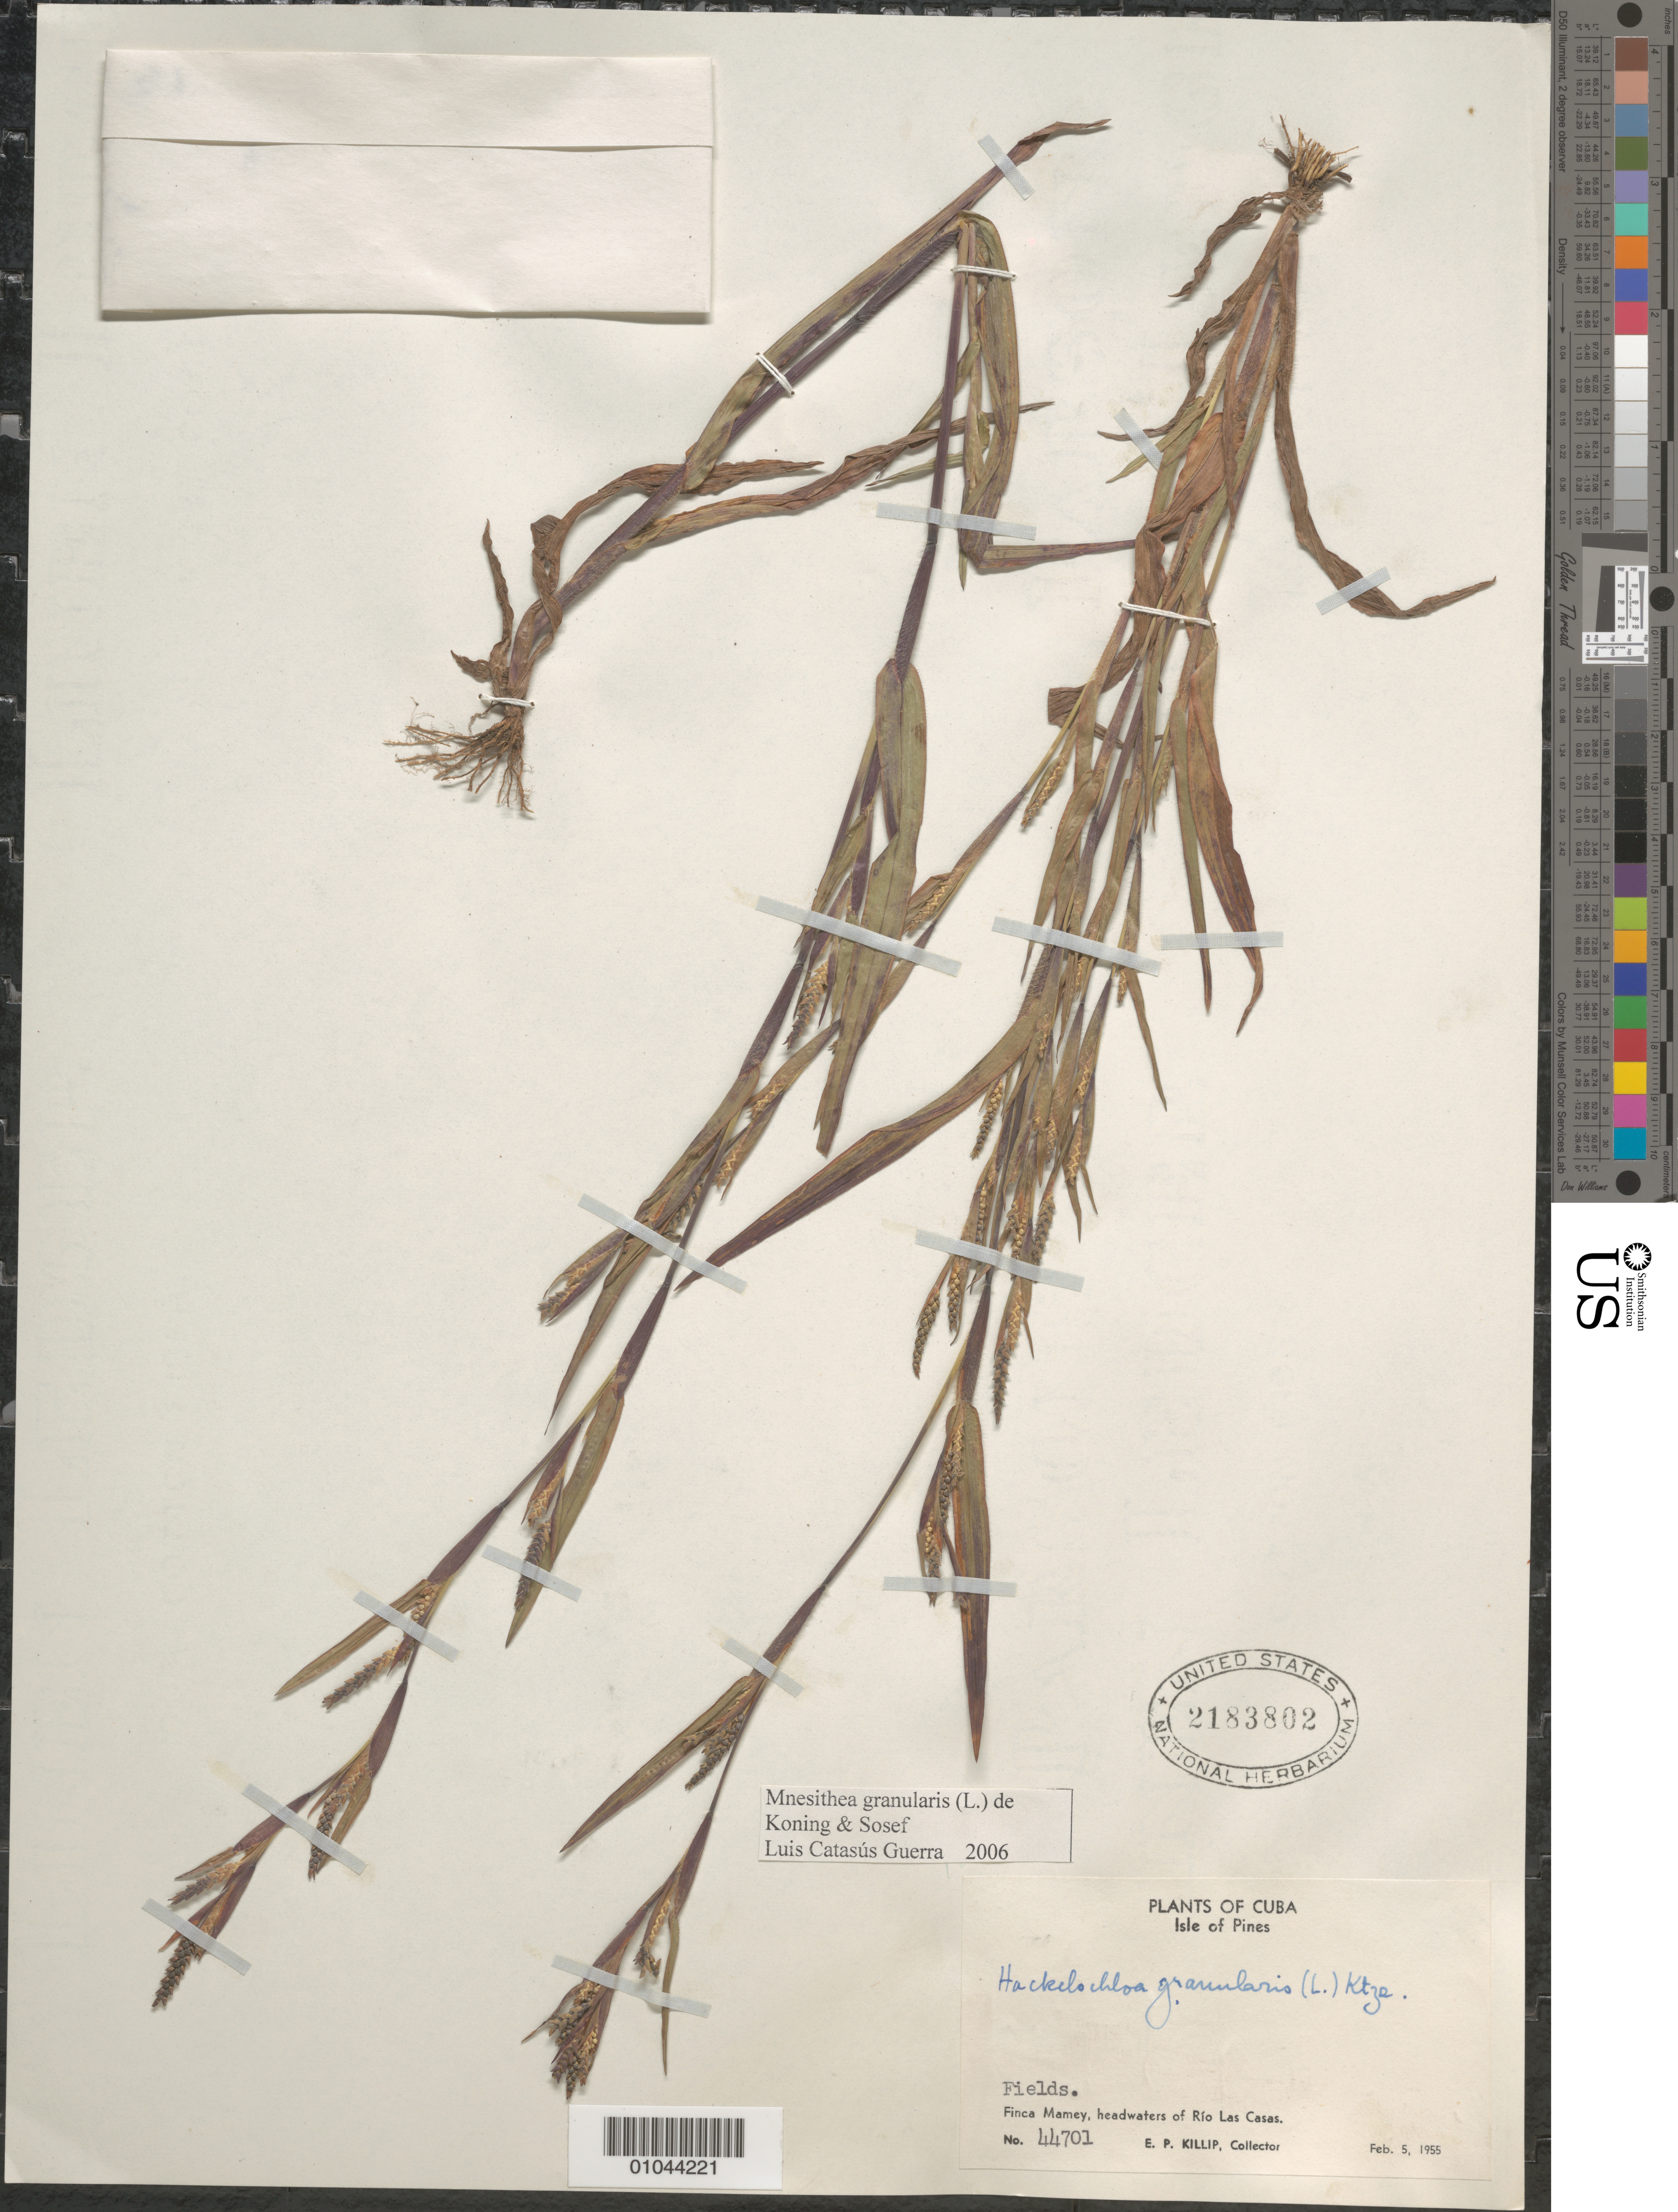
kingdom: Plantae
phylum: Tracheophyta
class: Liliopsida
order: Poales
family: Poaceae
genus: Mnesithea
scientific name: Mnesithea granularis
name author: (L.) de Koning & Sosef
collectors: E. P. Killip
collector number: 44701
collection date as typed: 05 Feb 1955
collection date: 1955-02-05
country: Cuba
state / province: Isla de la Juventud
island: Isla de la Juventud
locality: [Isle of Pines], Finca Mamey, headwaters of Rio Las Casas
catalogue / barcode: US 2183802